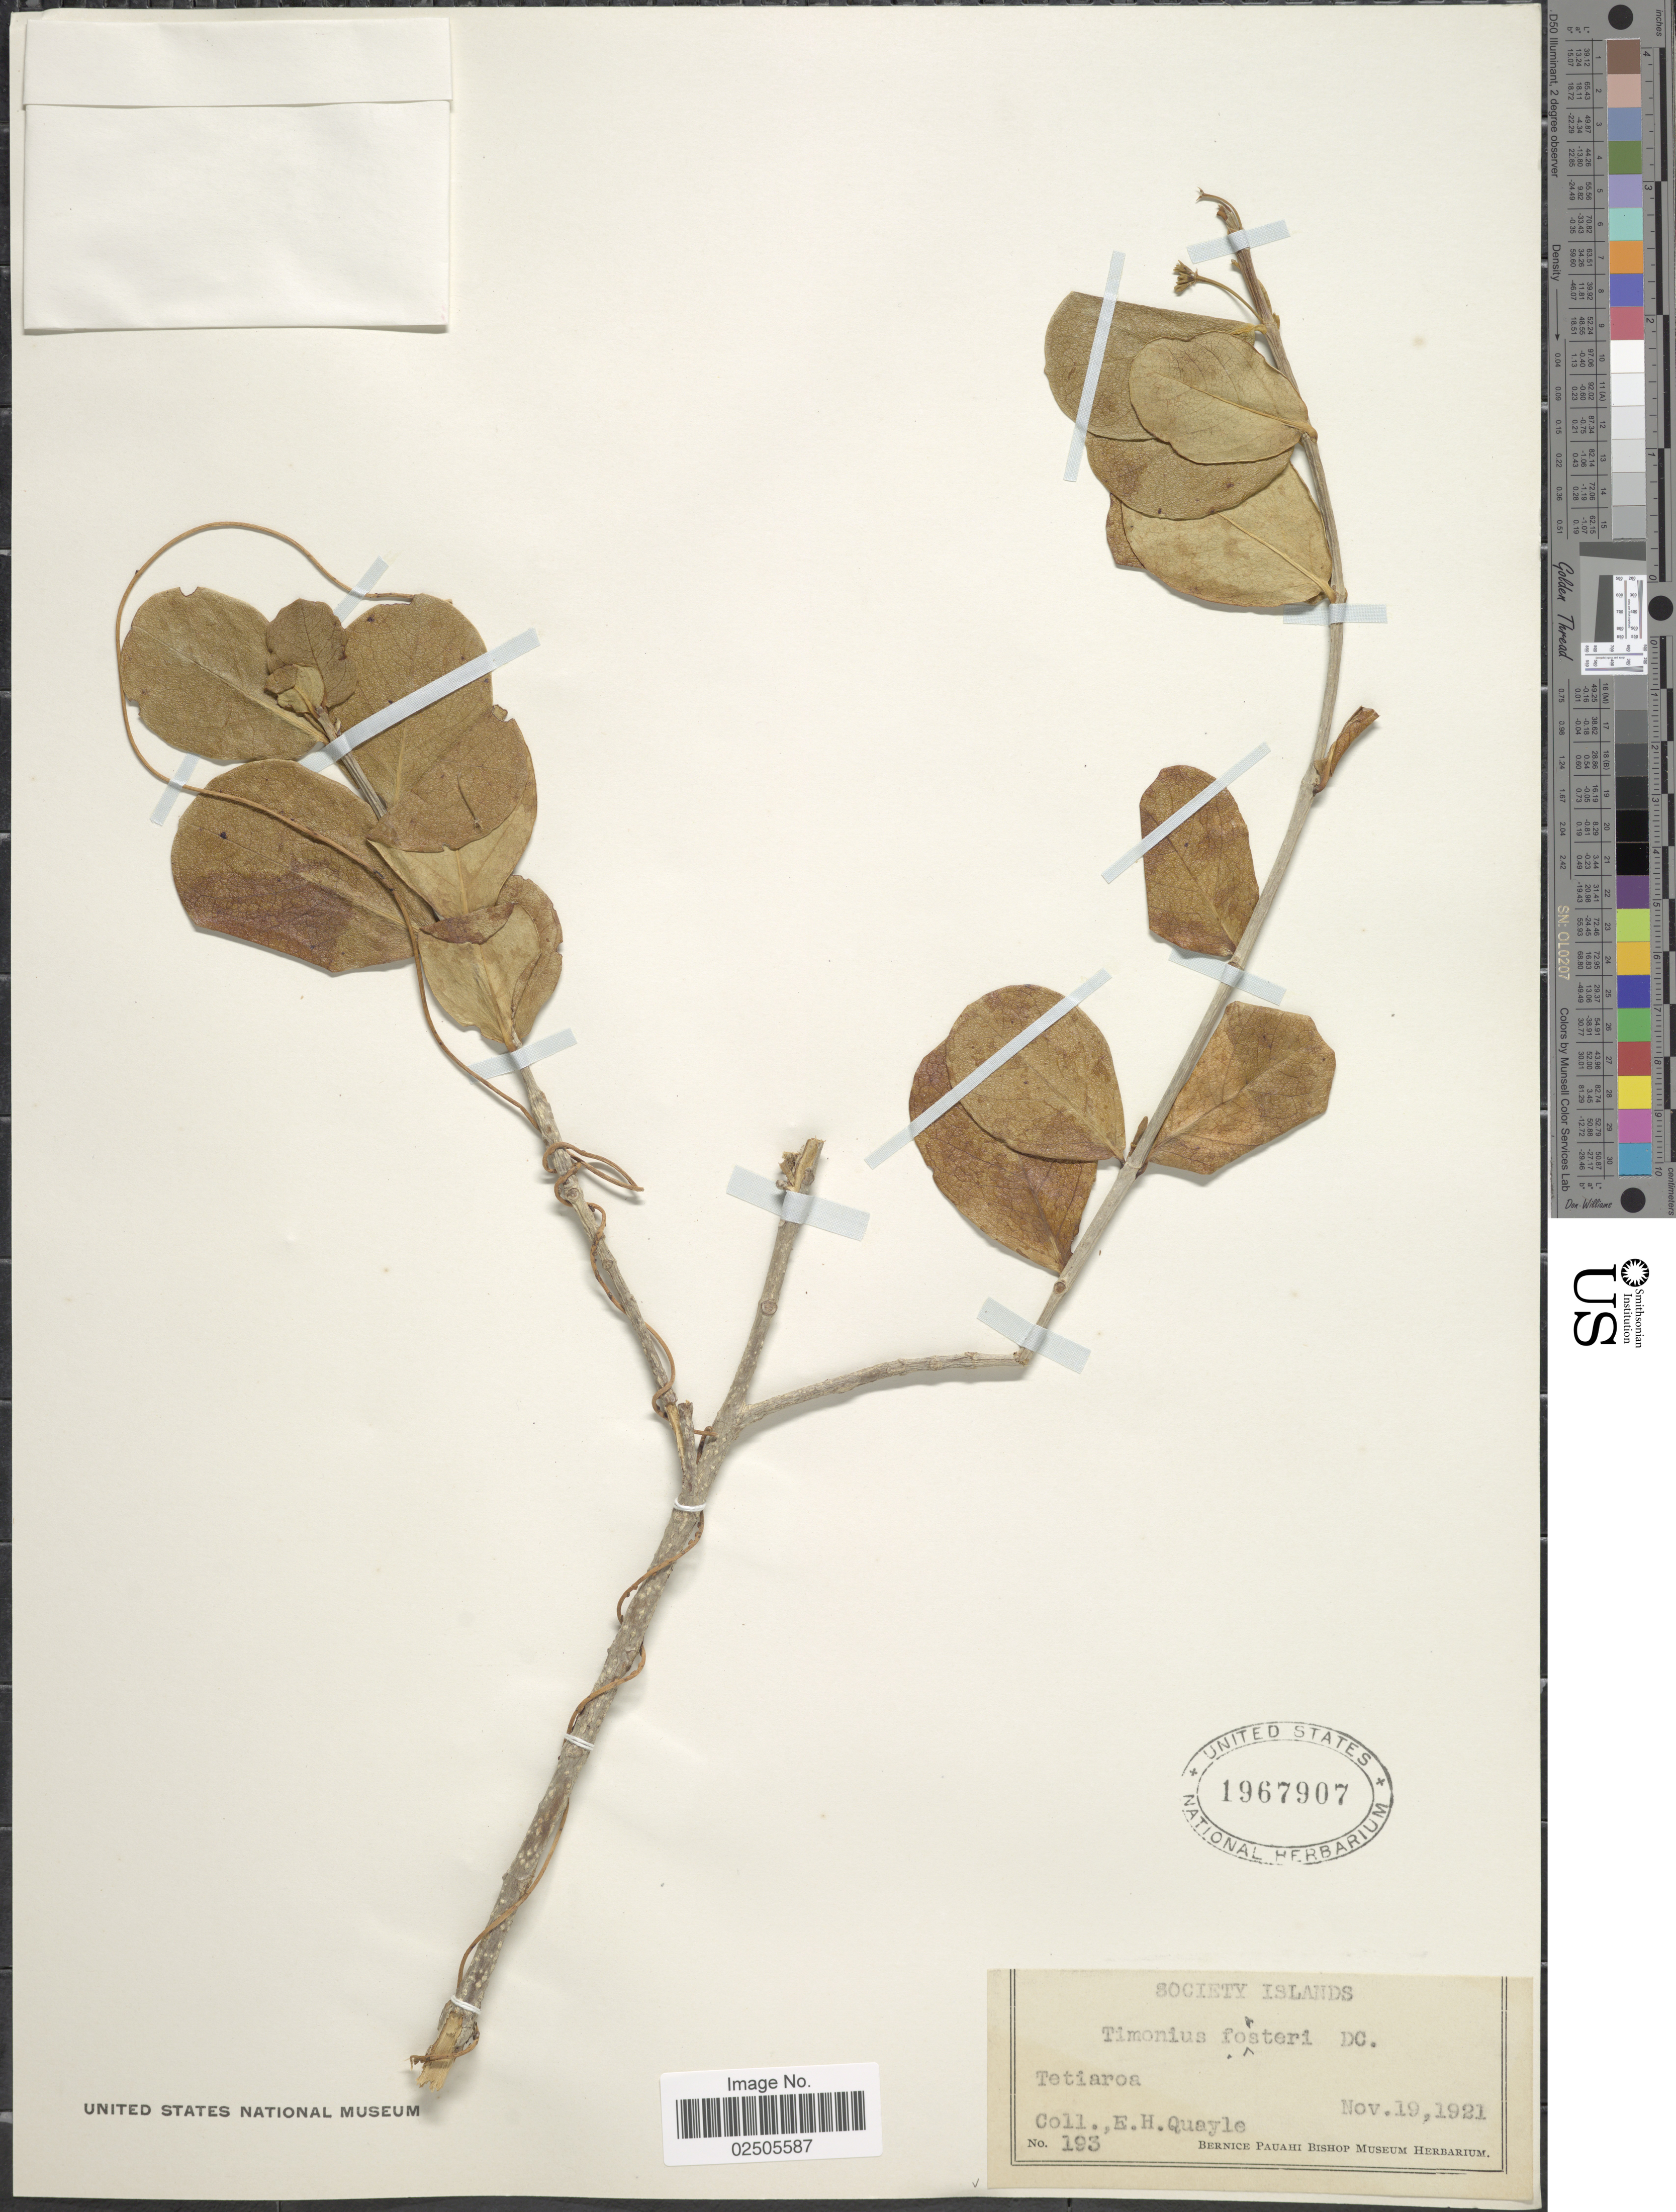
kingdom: Plantae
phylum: Tracheophyta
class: Magnoliopsida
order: Gentianales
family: Rubiaceae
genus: Timonius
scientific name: Timonius polygamus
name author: (G. Forst.) Rob.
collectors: E. Quayle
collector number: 193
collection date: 1921-11-19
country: French Polynesia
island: Tetiaroa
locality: Society Islands, Tetiaroa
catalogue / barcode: US 1967907